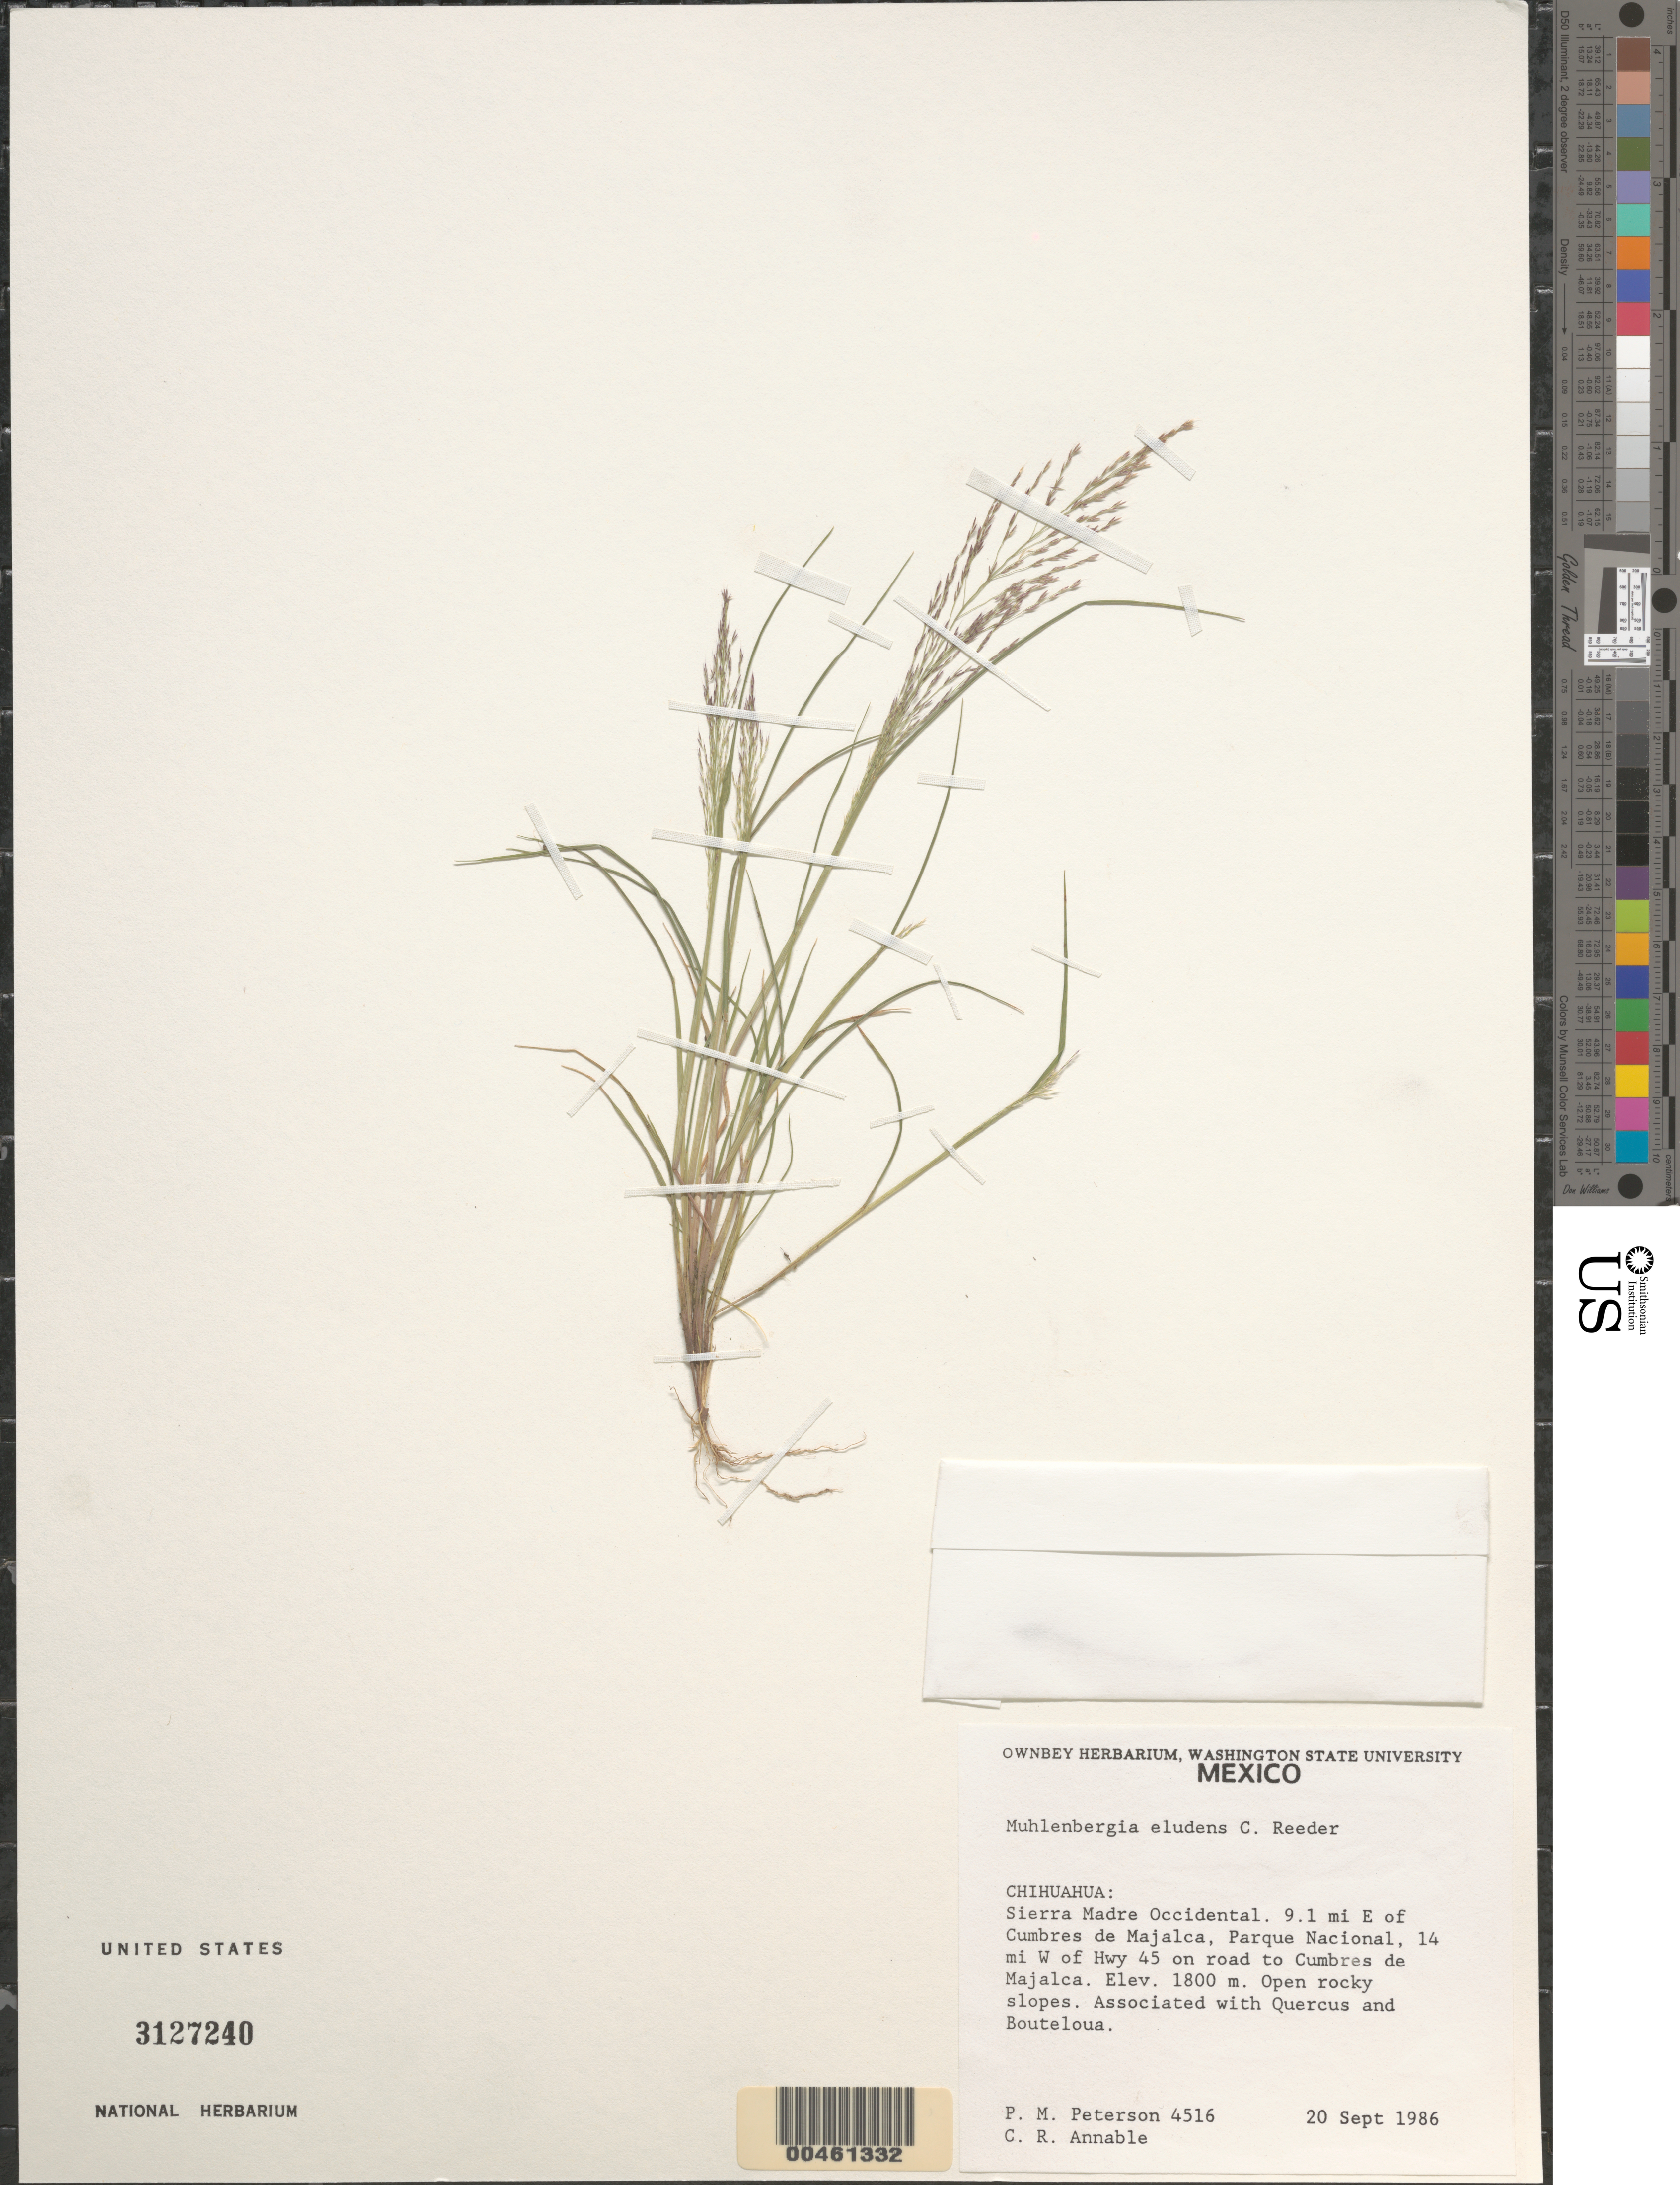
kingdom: Plantae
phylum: Tracheophyta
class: Liliopsida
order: Poales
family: Poaceae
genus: Muhlenbergia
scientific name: Muhlenbergia eludens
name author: C. Reeder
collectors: P. M. Peterson & C. R. Annable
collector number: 04516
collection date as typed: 20 Sep 1986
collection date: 1986-09-20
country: Mexico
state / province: Chihuahua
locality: Sierra Madre Occidental, Parque Nacional, 9.1 miles E of Cumbres de Majalca, 14 miles W of Hwy 45 on road to Majalca.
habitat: Open moist rocky slopes, associated with Quercus and Bouteloua.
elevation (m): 1800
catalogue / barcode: US 3127240